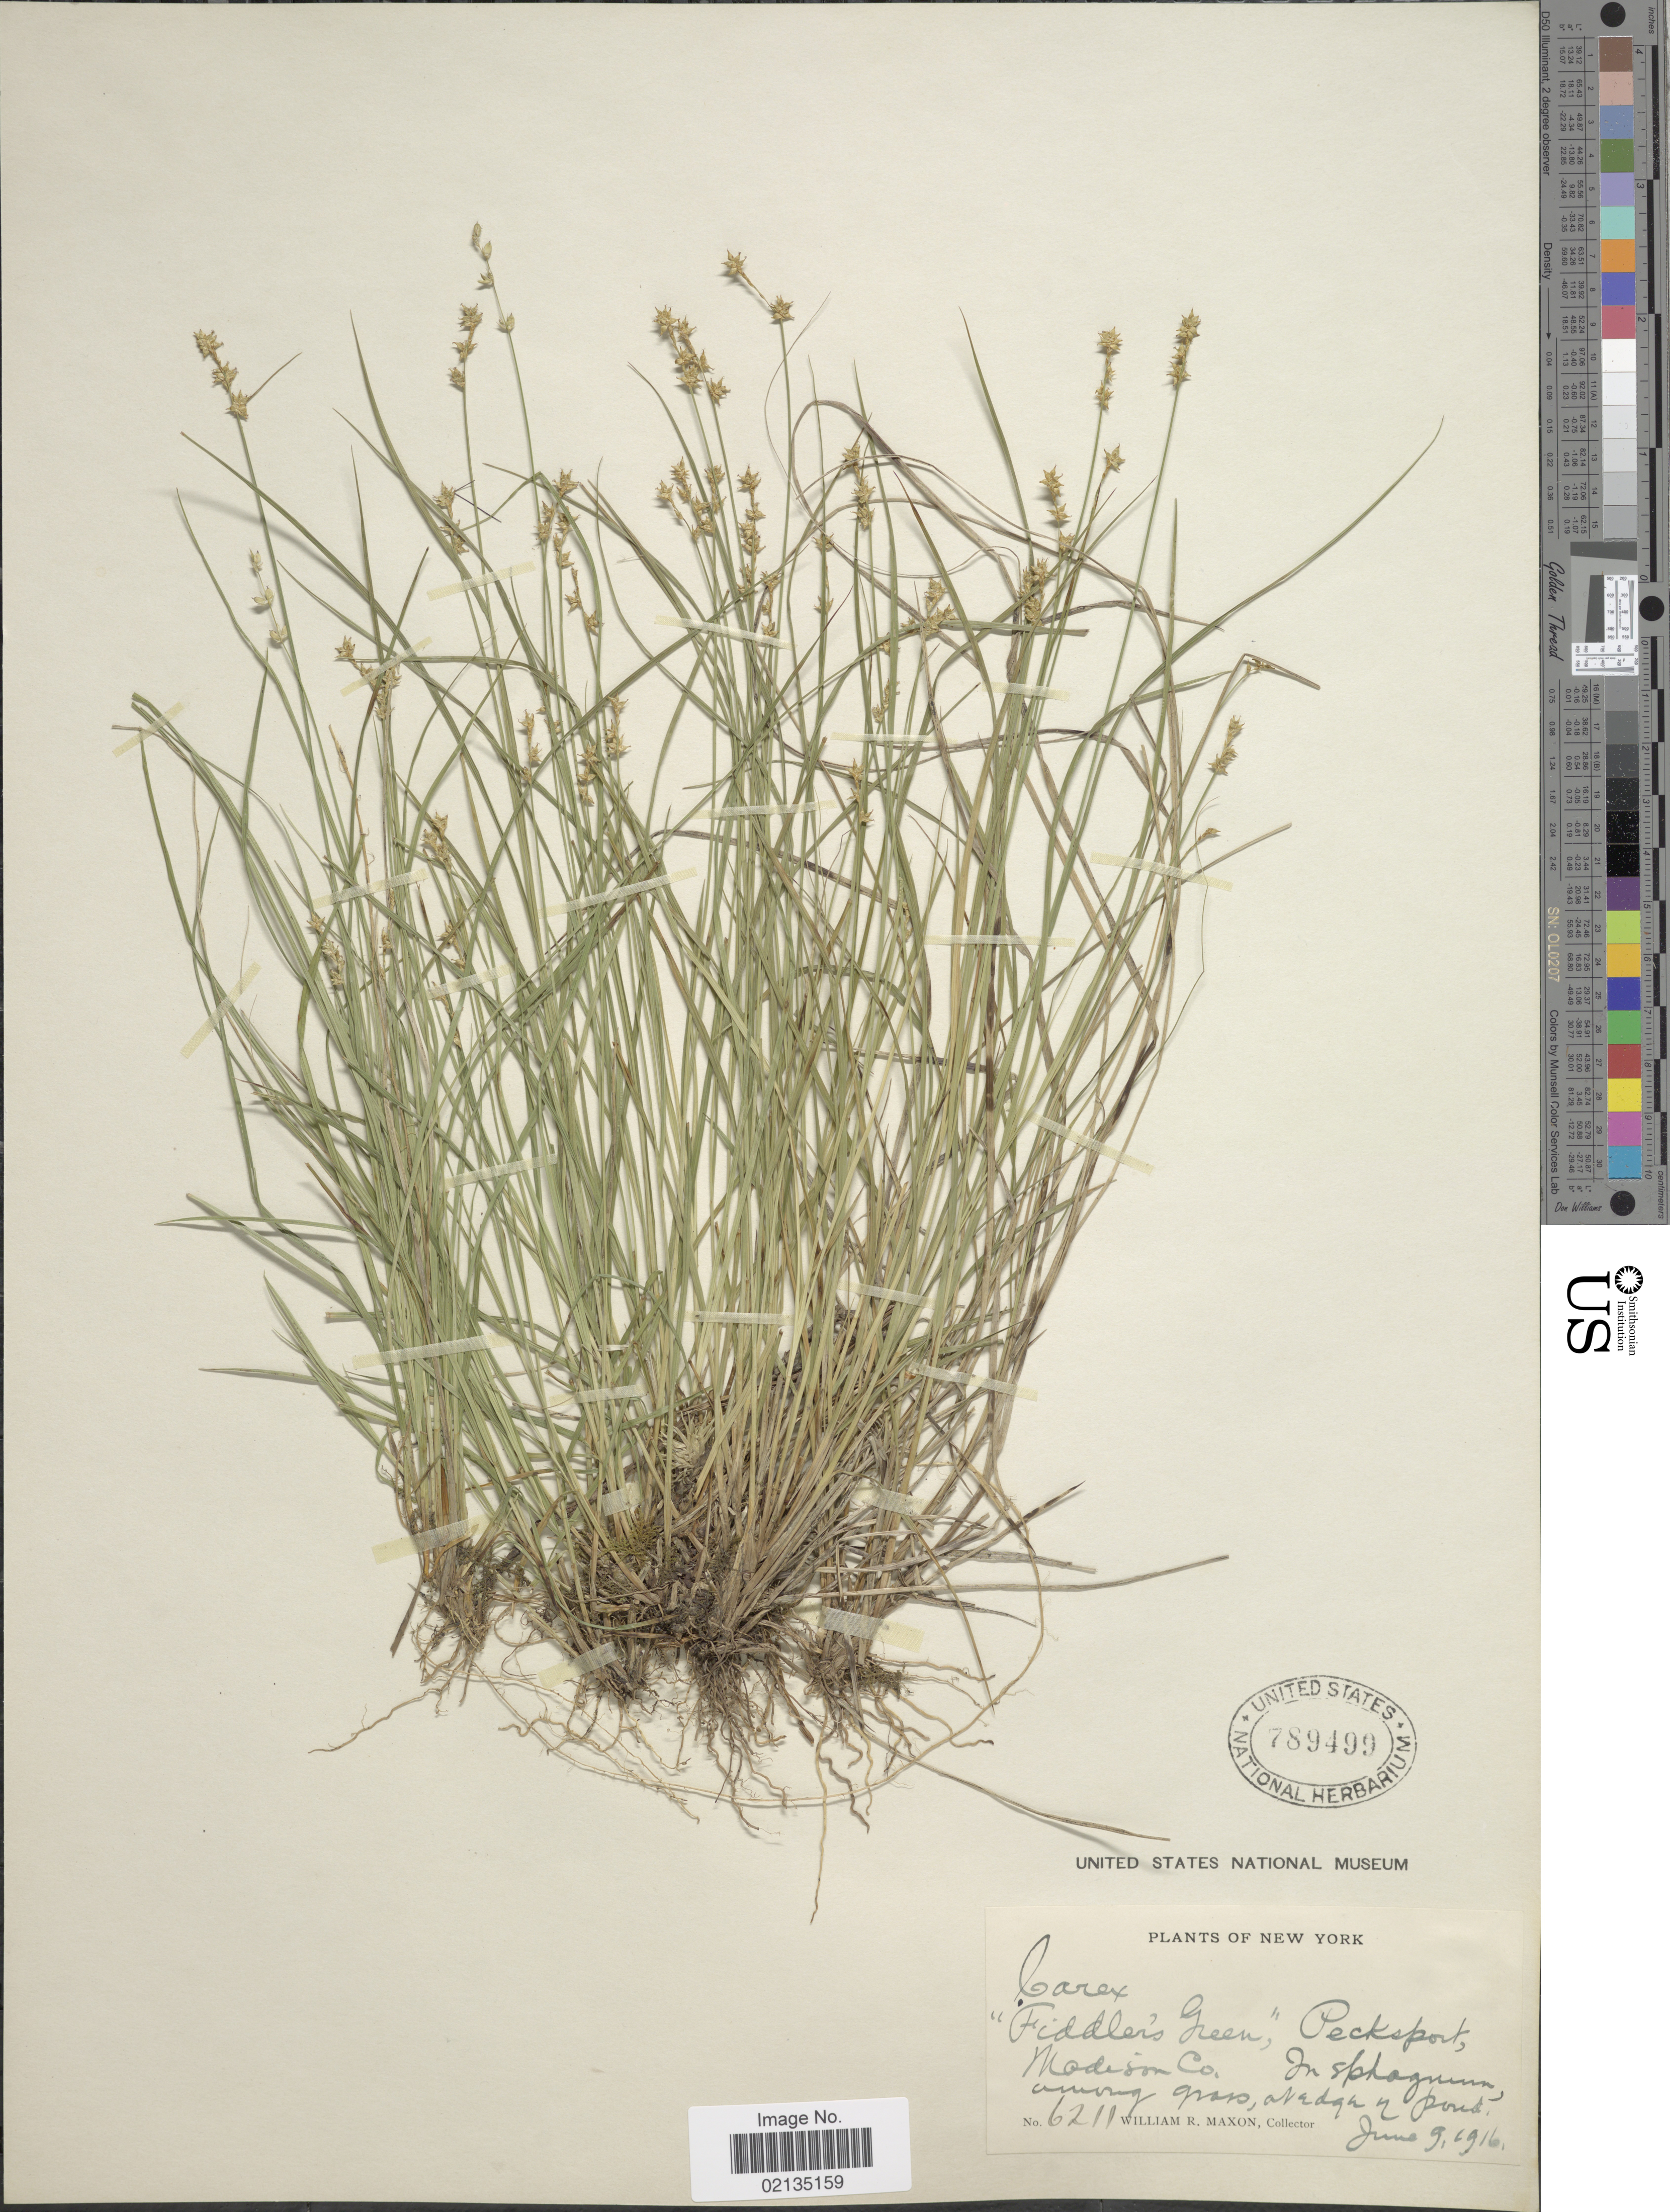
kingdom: Plantae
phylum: Tracheophyta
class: Liliopsida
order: Poales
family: Cyperaceae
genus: Carex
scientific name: Carex sterilis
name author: Willd.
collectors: W. R. Maxon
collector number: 6211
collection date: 1916-06-09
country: United States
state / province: New York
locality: New York, Madison Co. Among grass, edge of pond.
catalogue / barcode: US 789499